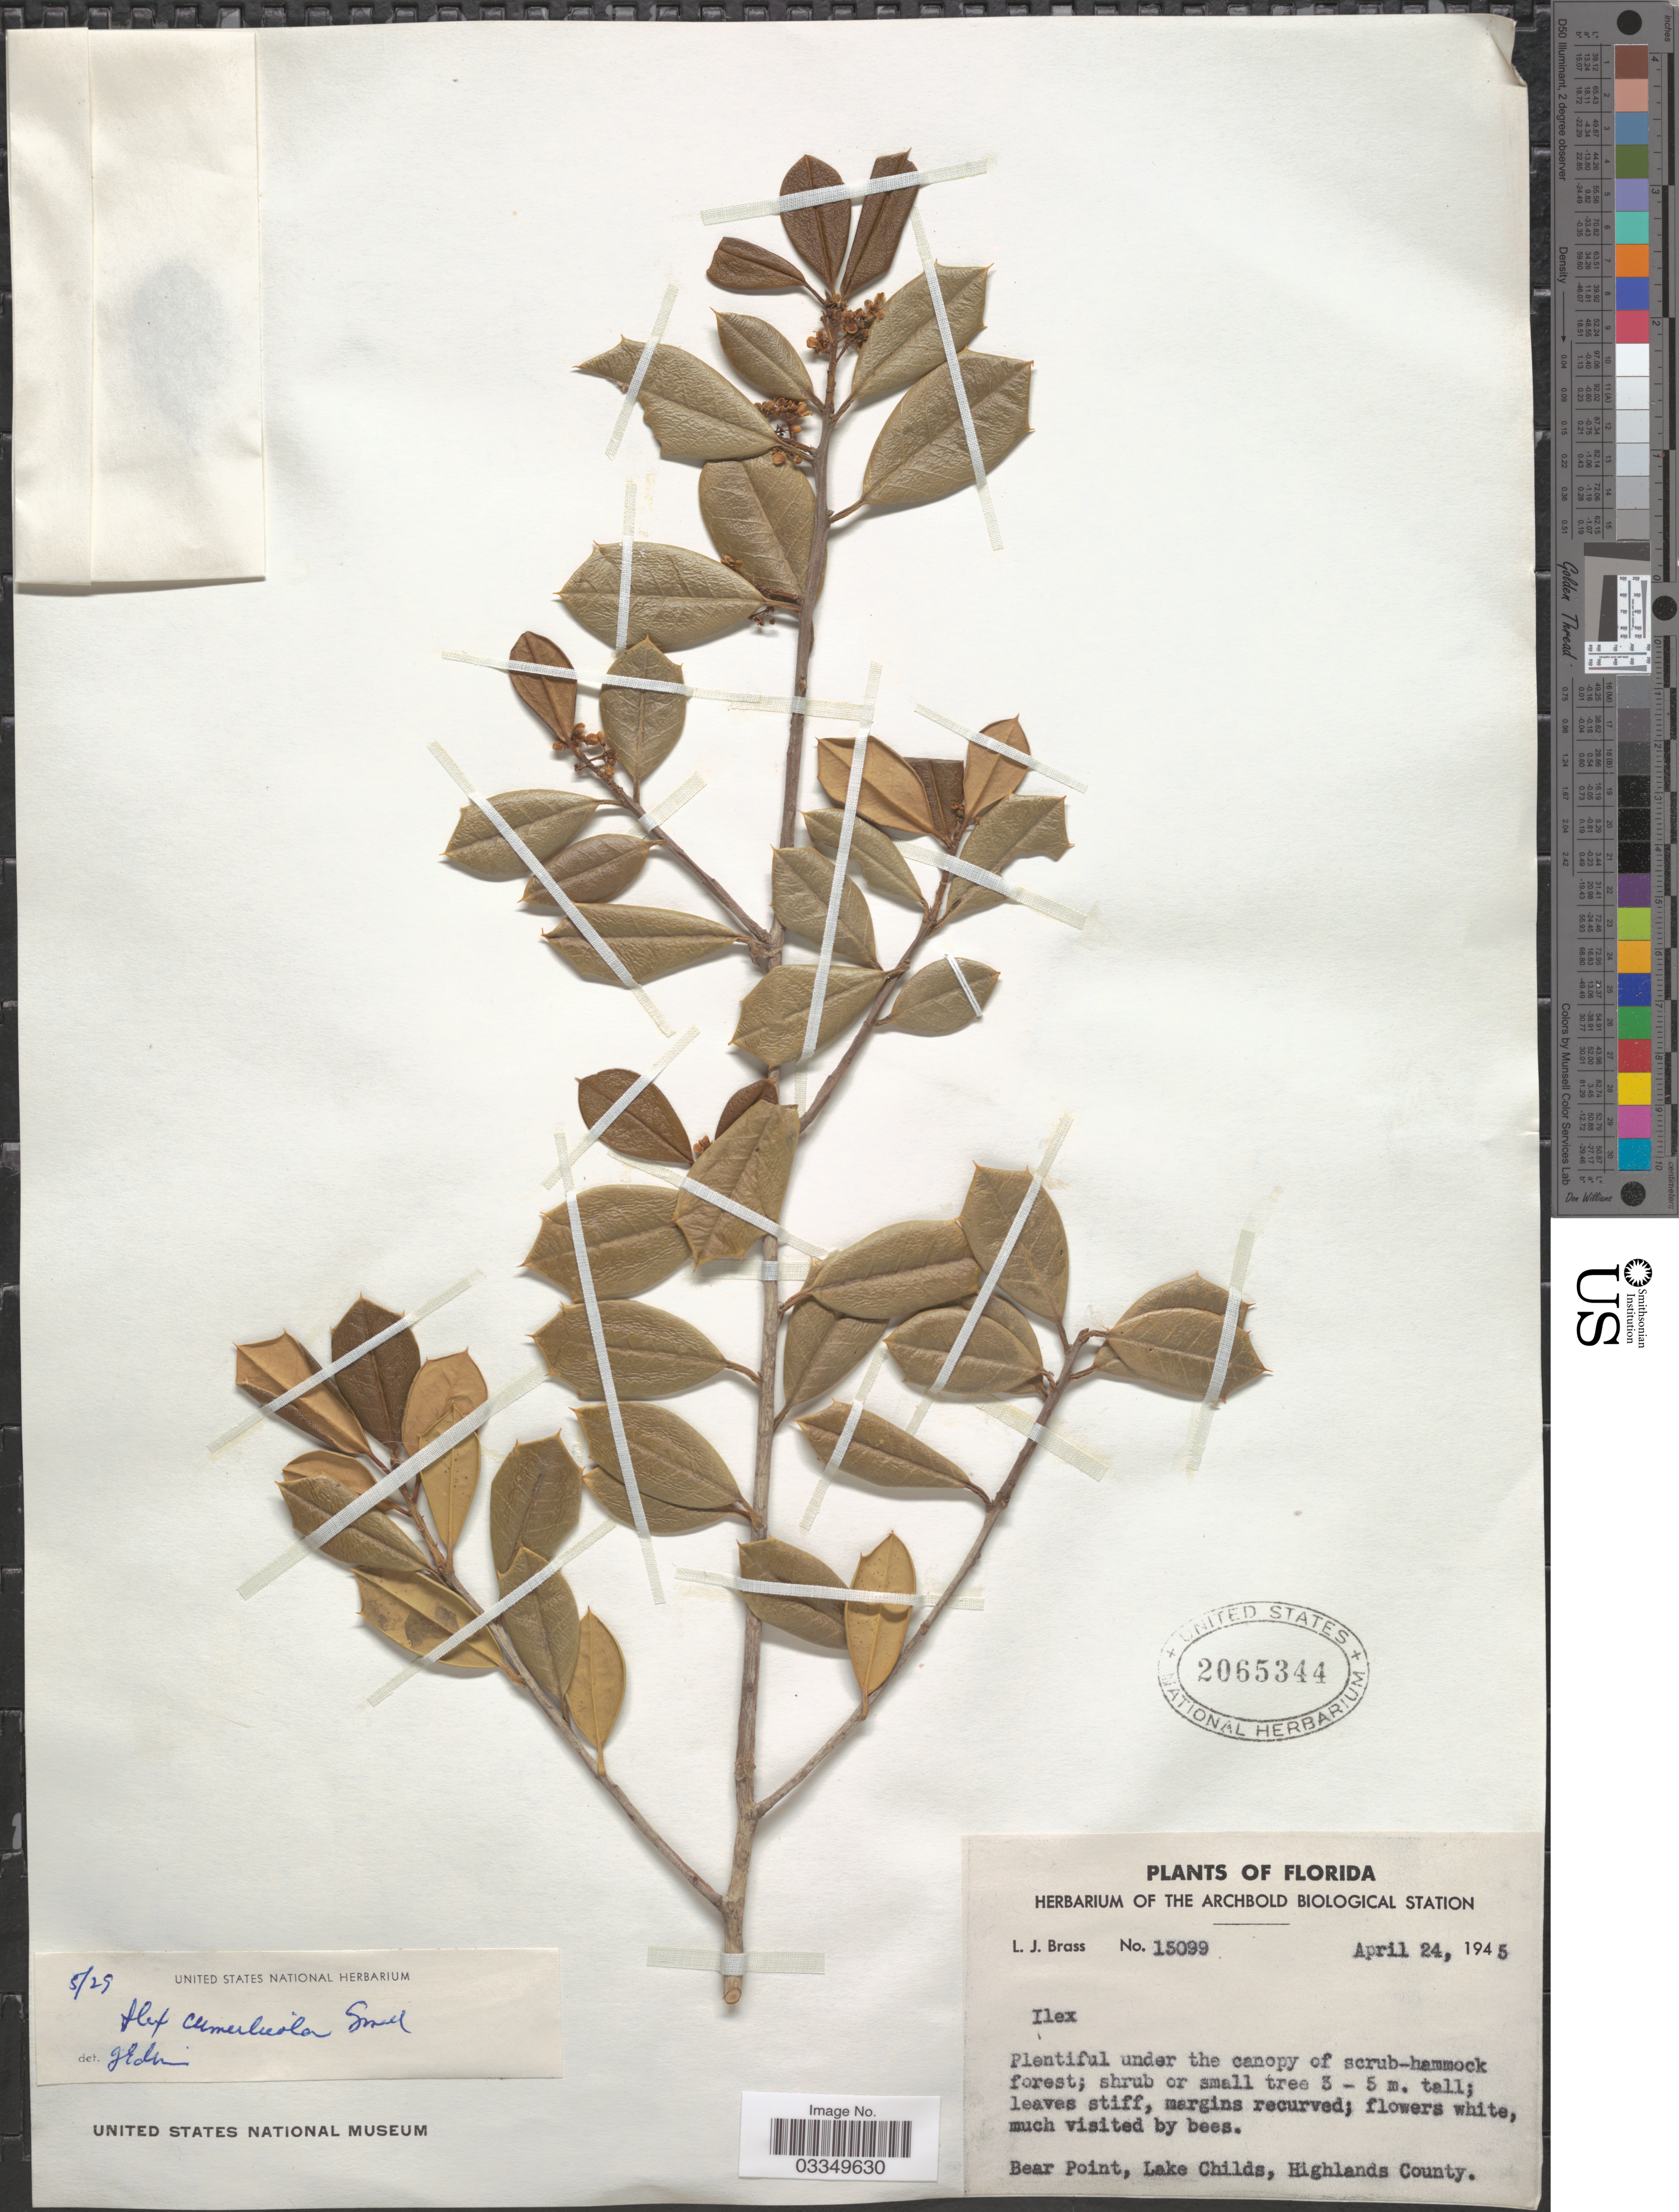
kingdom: Plantae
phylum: Tracheophyta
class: Magnoliopsida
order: Aquifoliales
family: Aquifoliaceae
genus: Ilex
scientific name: Ilex cumulicola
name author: Small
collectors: L. J. Brass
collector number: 15099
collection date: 1945-04-24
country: United States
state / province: Florida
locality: Bear Point, Lake Childs, Highlands County.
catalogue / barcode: US 2065344